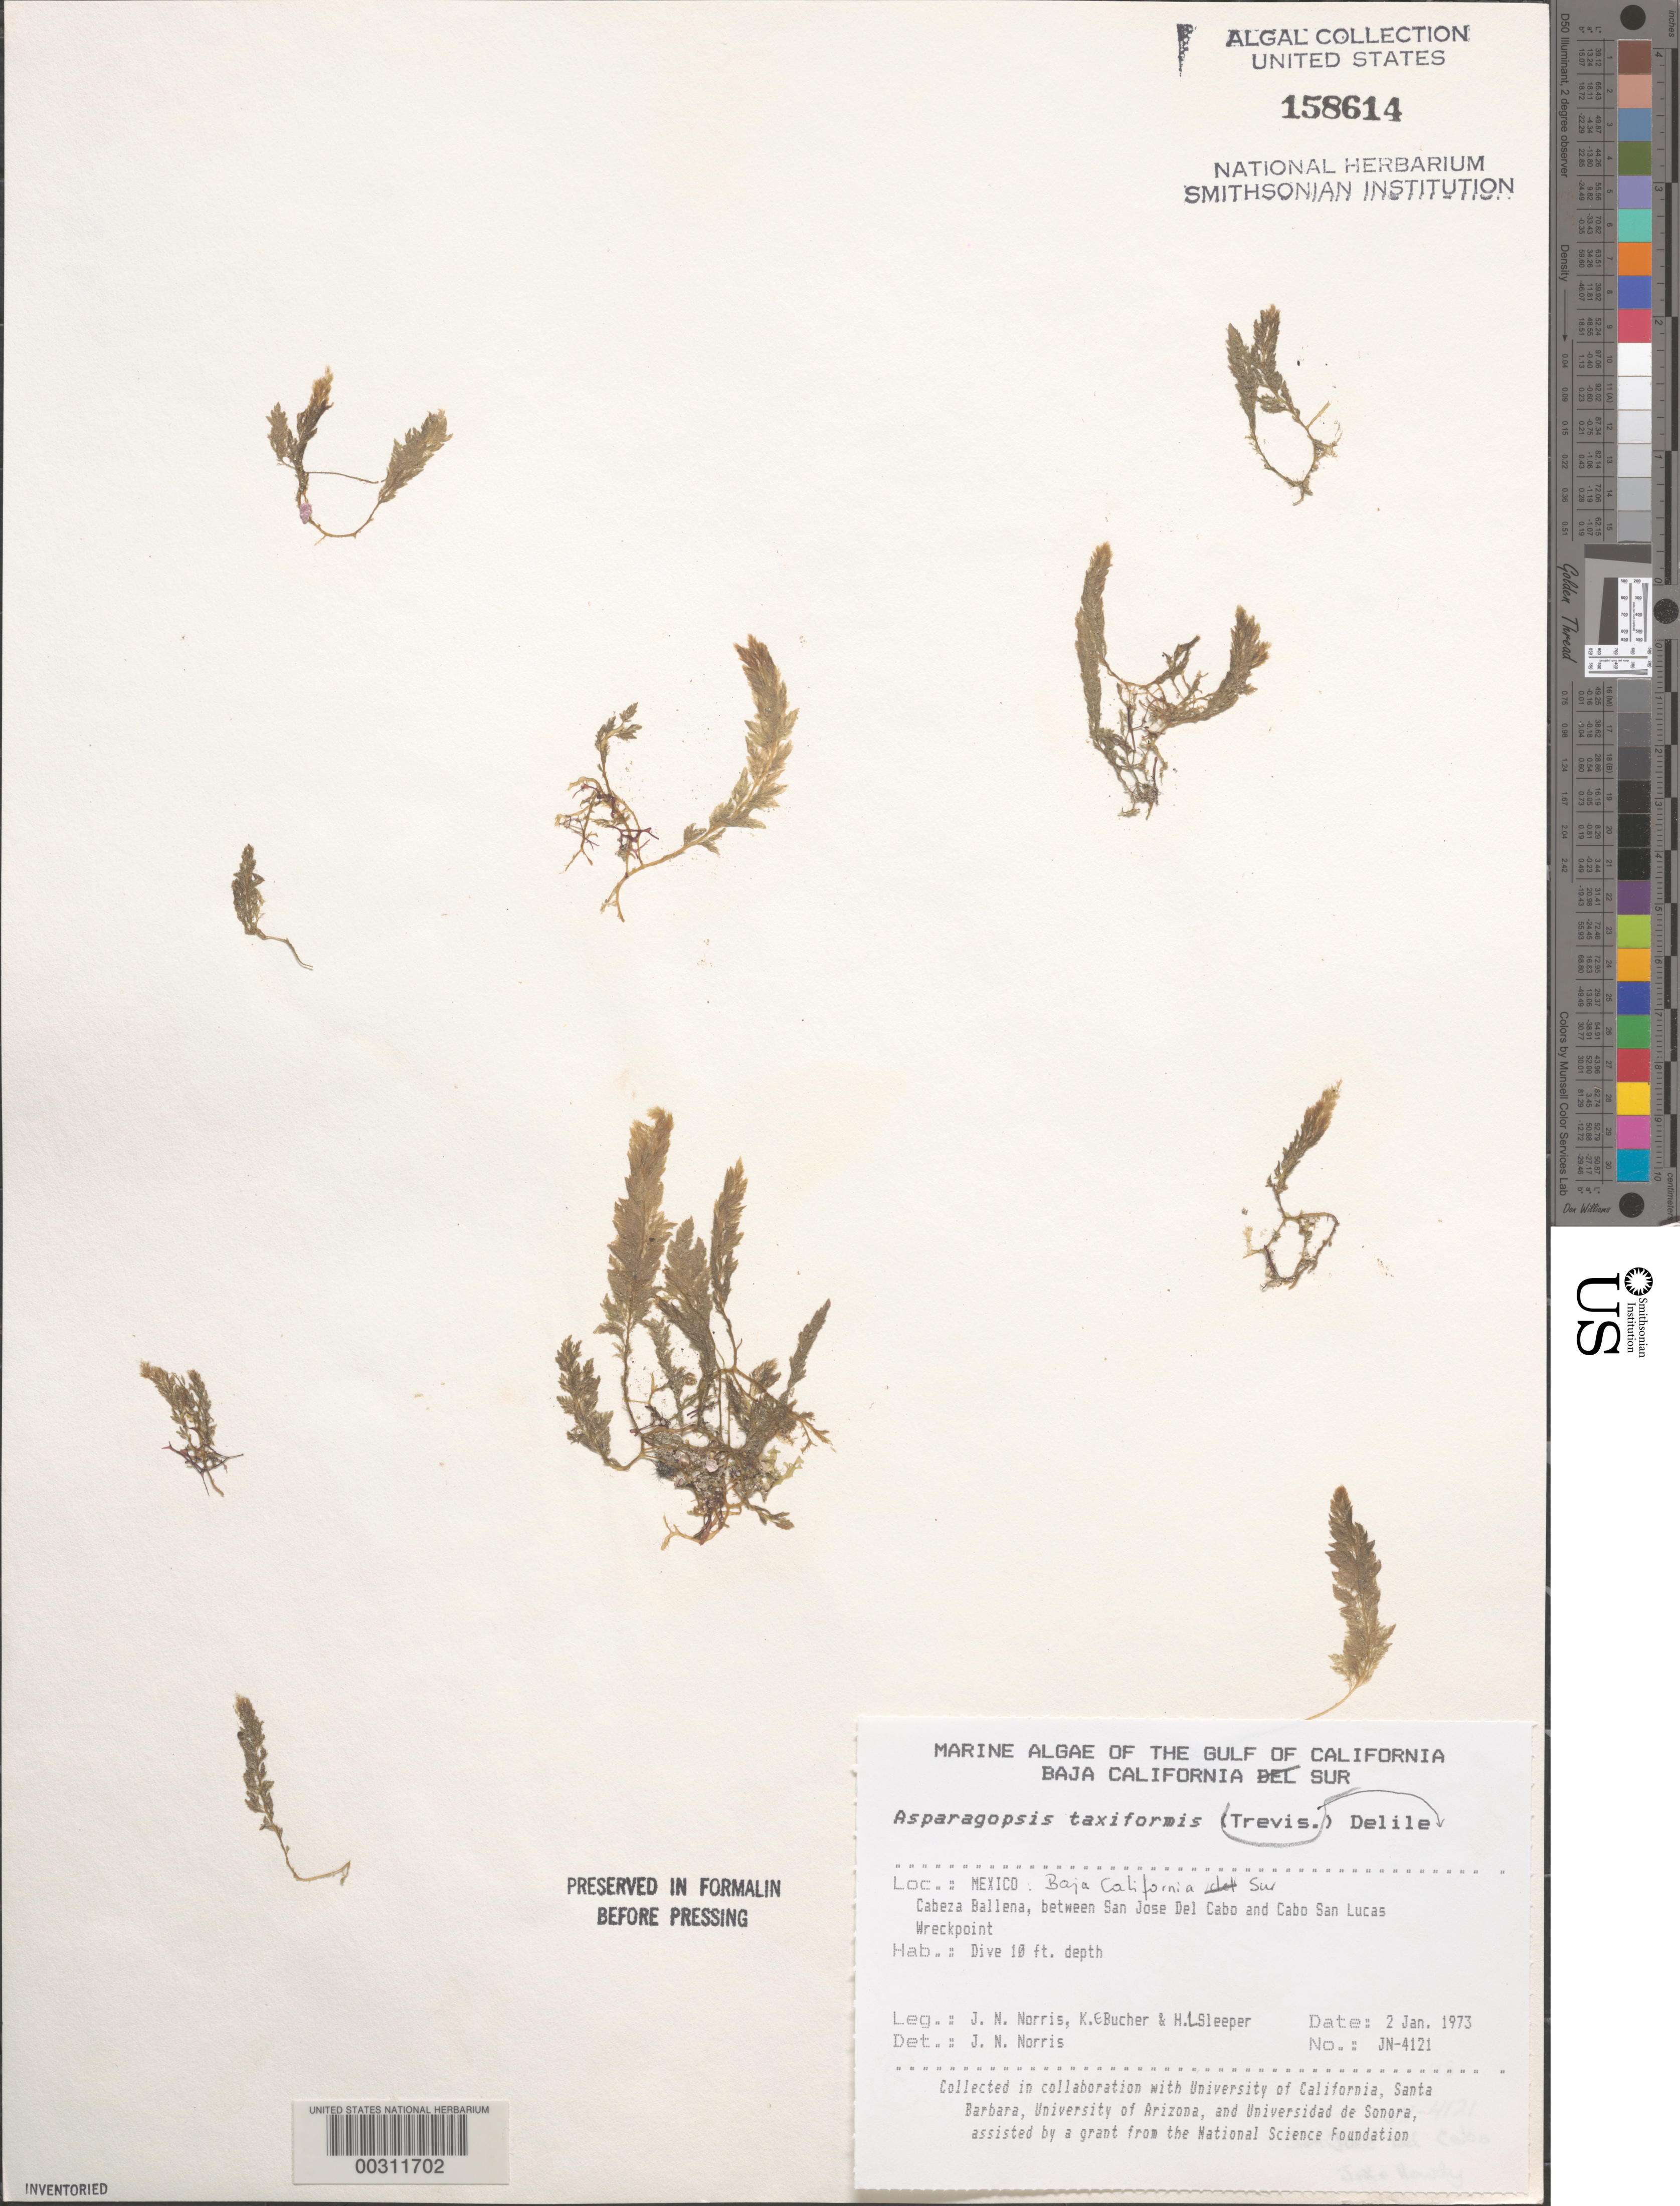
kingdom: Plantae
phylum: Rhodophyta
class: Florideophyceae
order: Bonnemaisoniales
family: Bonnemaisoniaceae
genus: Asparagopsis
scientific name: Asparagopsis taxiformis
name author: (Delile) Trevis.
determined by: Norris, James N.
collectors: J. N. Norris, K. E. Bucher & H. Sleeper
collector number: JN-4121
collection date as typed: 02 Jan 1973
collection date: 1973-01-02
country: Mexico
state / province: Baja California Sur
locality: Cabeza Ballena between San Jose del Cabo and Cabo San Lucas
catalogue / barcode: US 158614